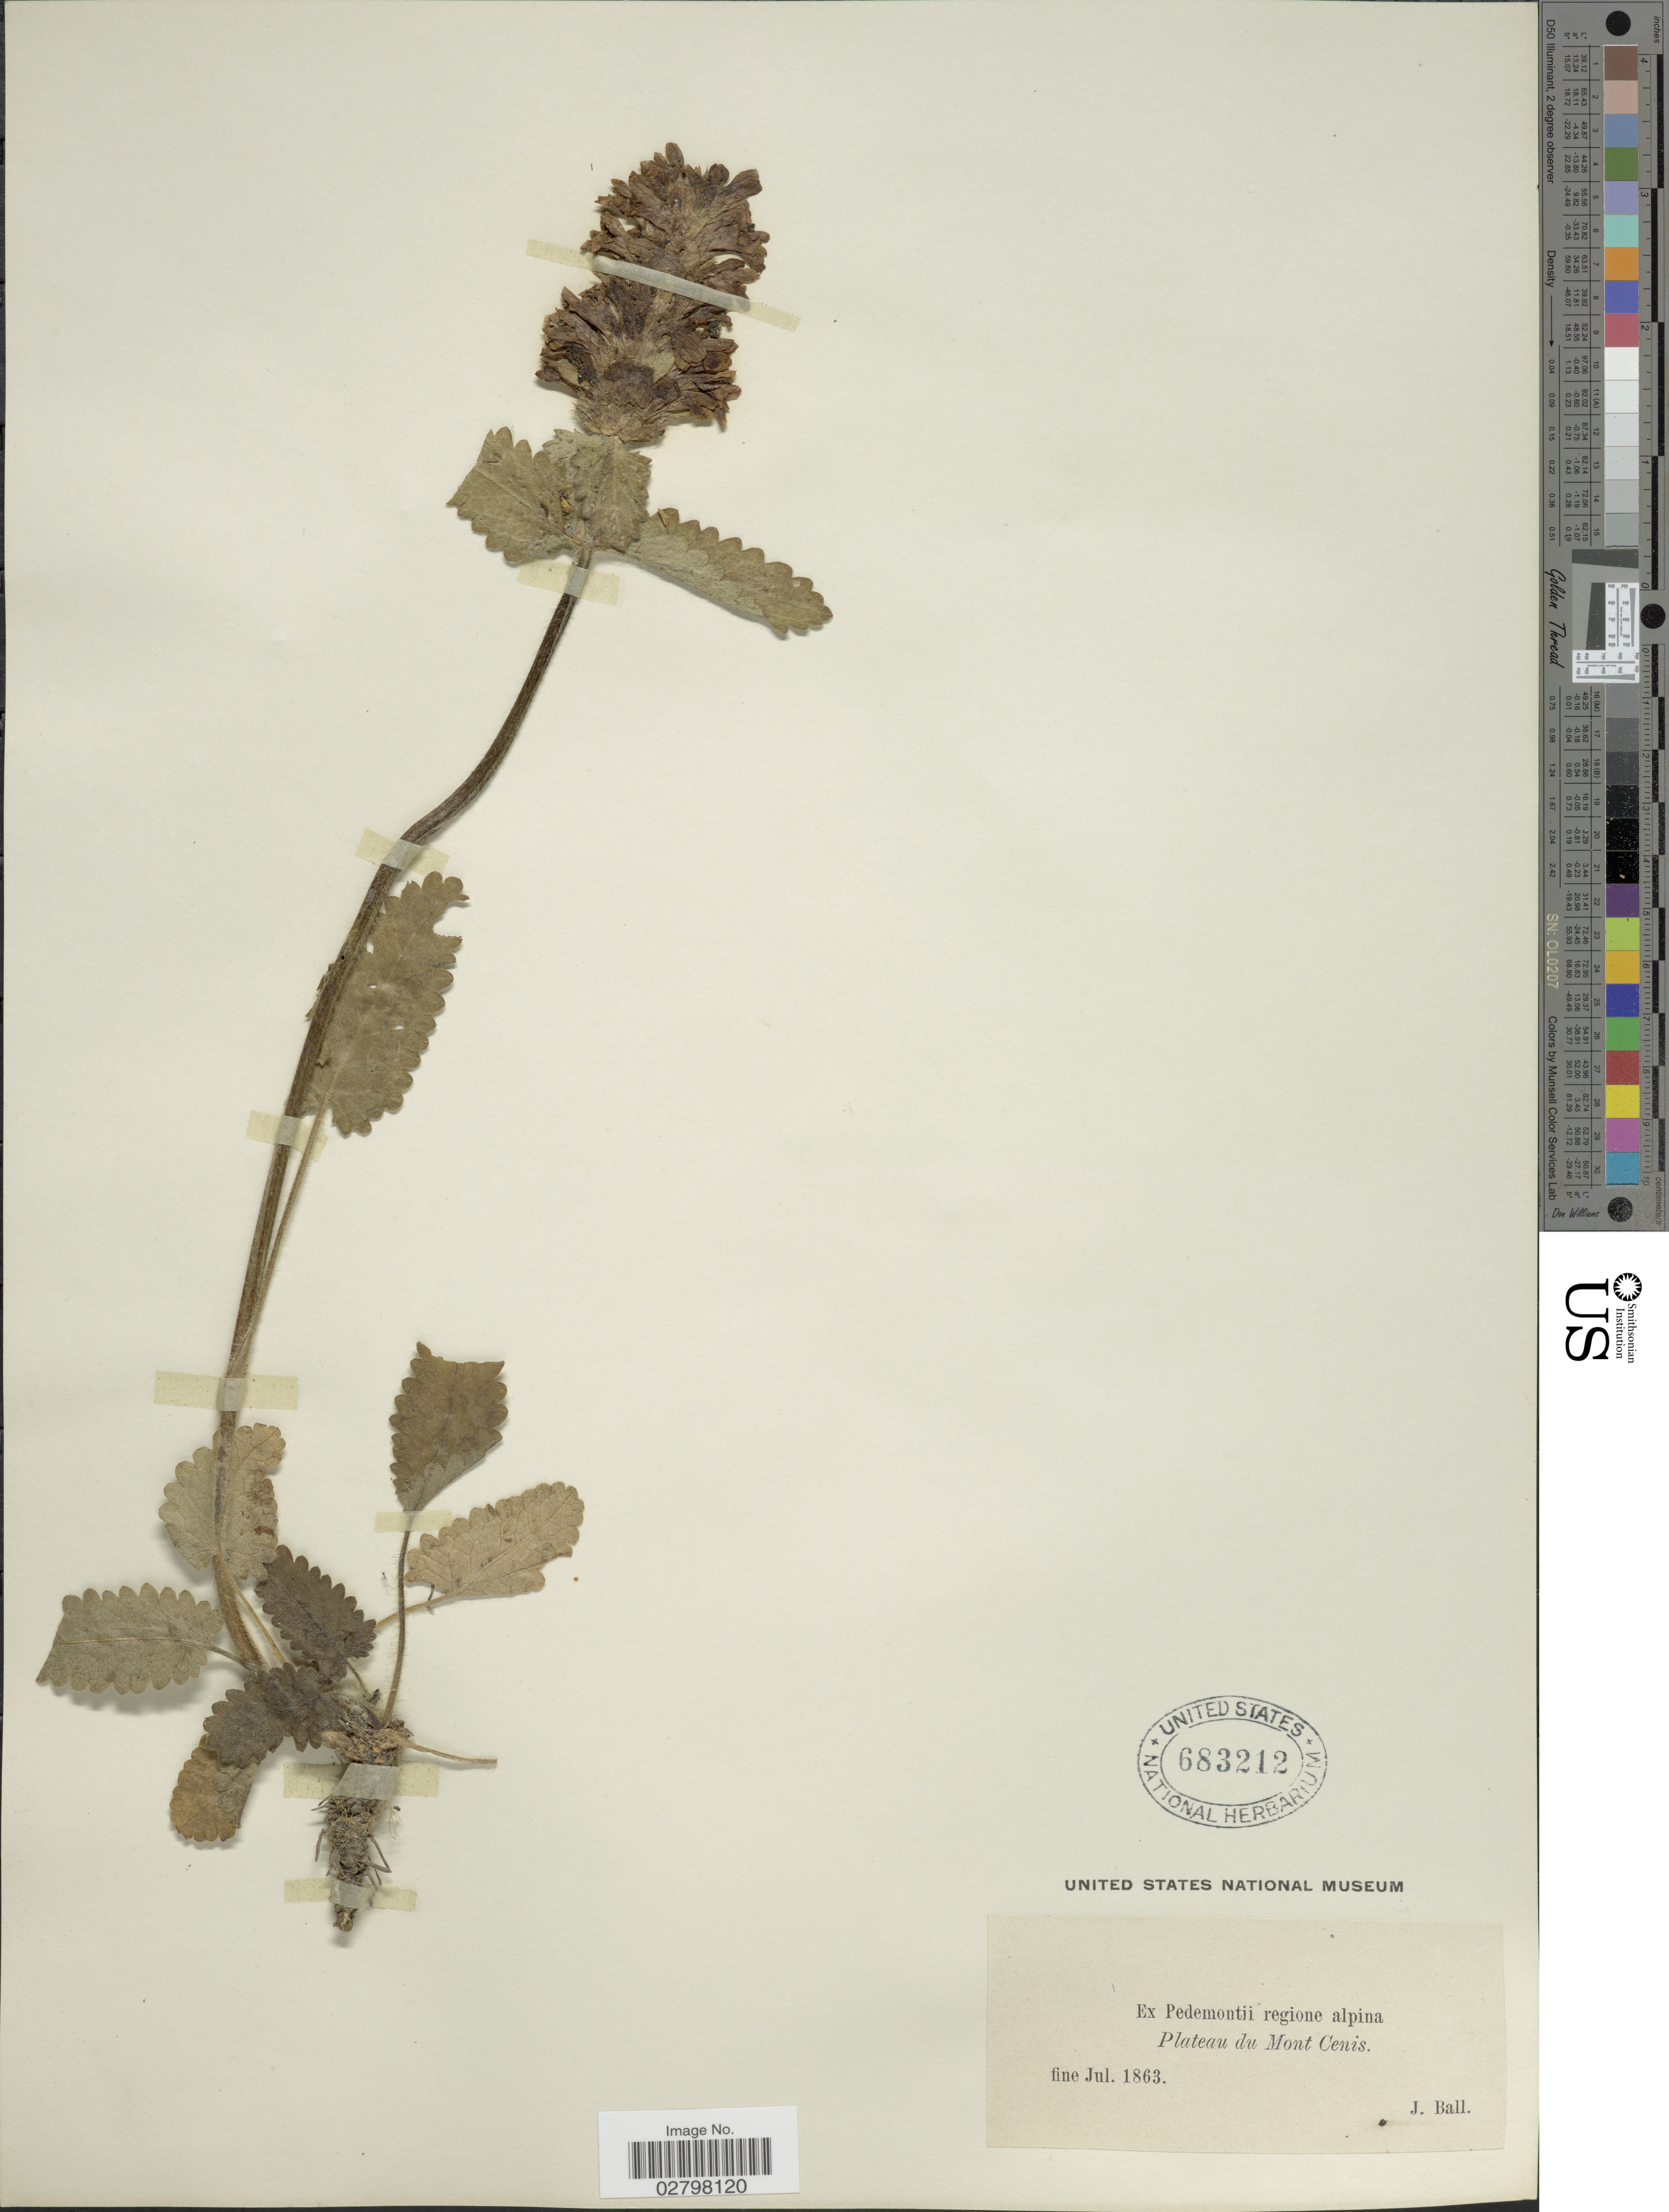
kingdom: Plantae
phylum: Tracheophyta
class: Magnoliopsida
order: Lamiales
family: Lamiaceae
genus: Stachys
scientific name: Stachys sp.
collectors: J. Ball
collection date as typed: fine Jul. 1863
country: Italy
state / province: Piedmont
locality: Ex Pedemontii regione alpina. Plateau du mont Cenis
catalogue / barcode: US 683212